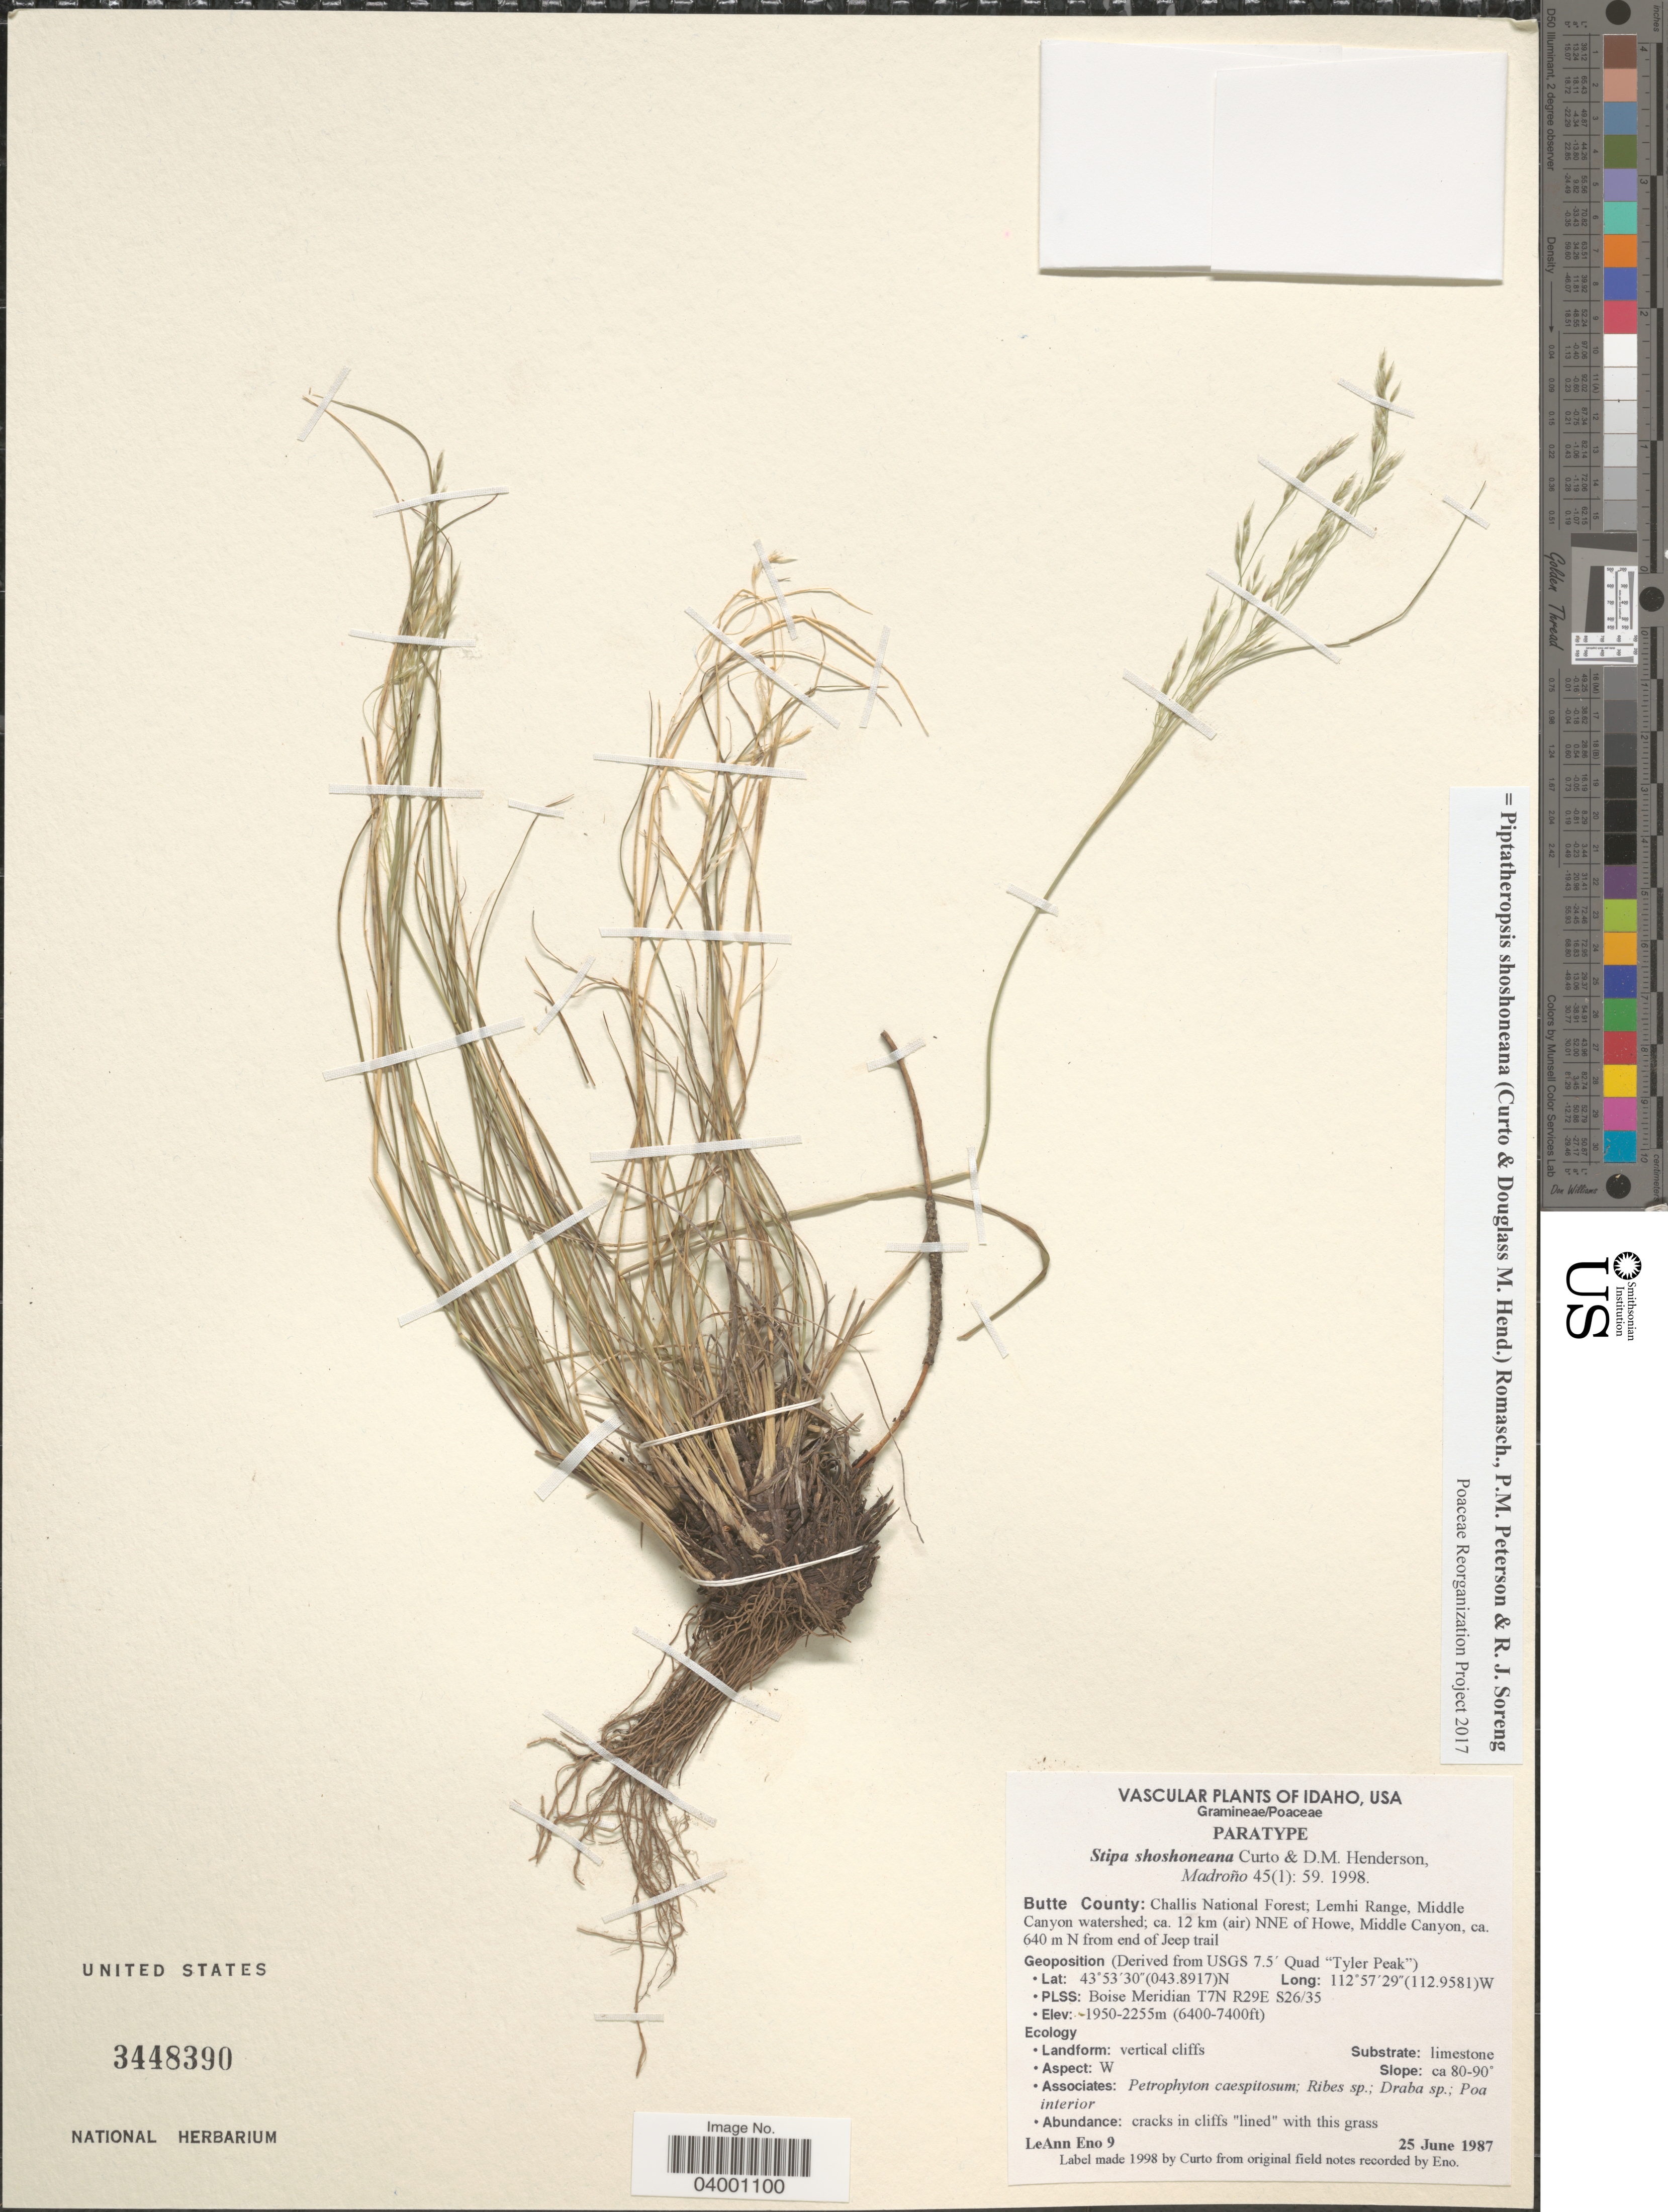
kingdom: Plantae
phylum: Tracheophyta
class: Liliopsida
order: Poales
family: Poaceae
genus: Piptatheropsis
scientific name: Piptatheropsis shoshoneana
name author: (Curto & Douglass M. Hend.) Romasch. et al.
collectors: L. Eno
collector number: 9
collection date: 1987-06-25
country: United States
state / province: Idaho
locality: Butte County: Challis National Forest; Lemhi Range, Middle Canyon watershed; ca. 12 km (air) NNE of Howe, Middle Canyon, ca. 640 m N from end of Jeep trail. Geoposition (Derived from USGS 7.5' Quad "Tyler Peak"). PLSS: Boise Meridian T7N R29E S26/35. Landform: vertical cliffs. Aspect: W. Slope: ca 80-90°.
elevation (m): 1950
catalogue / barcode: US 3448390